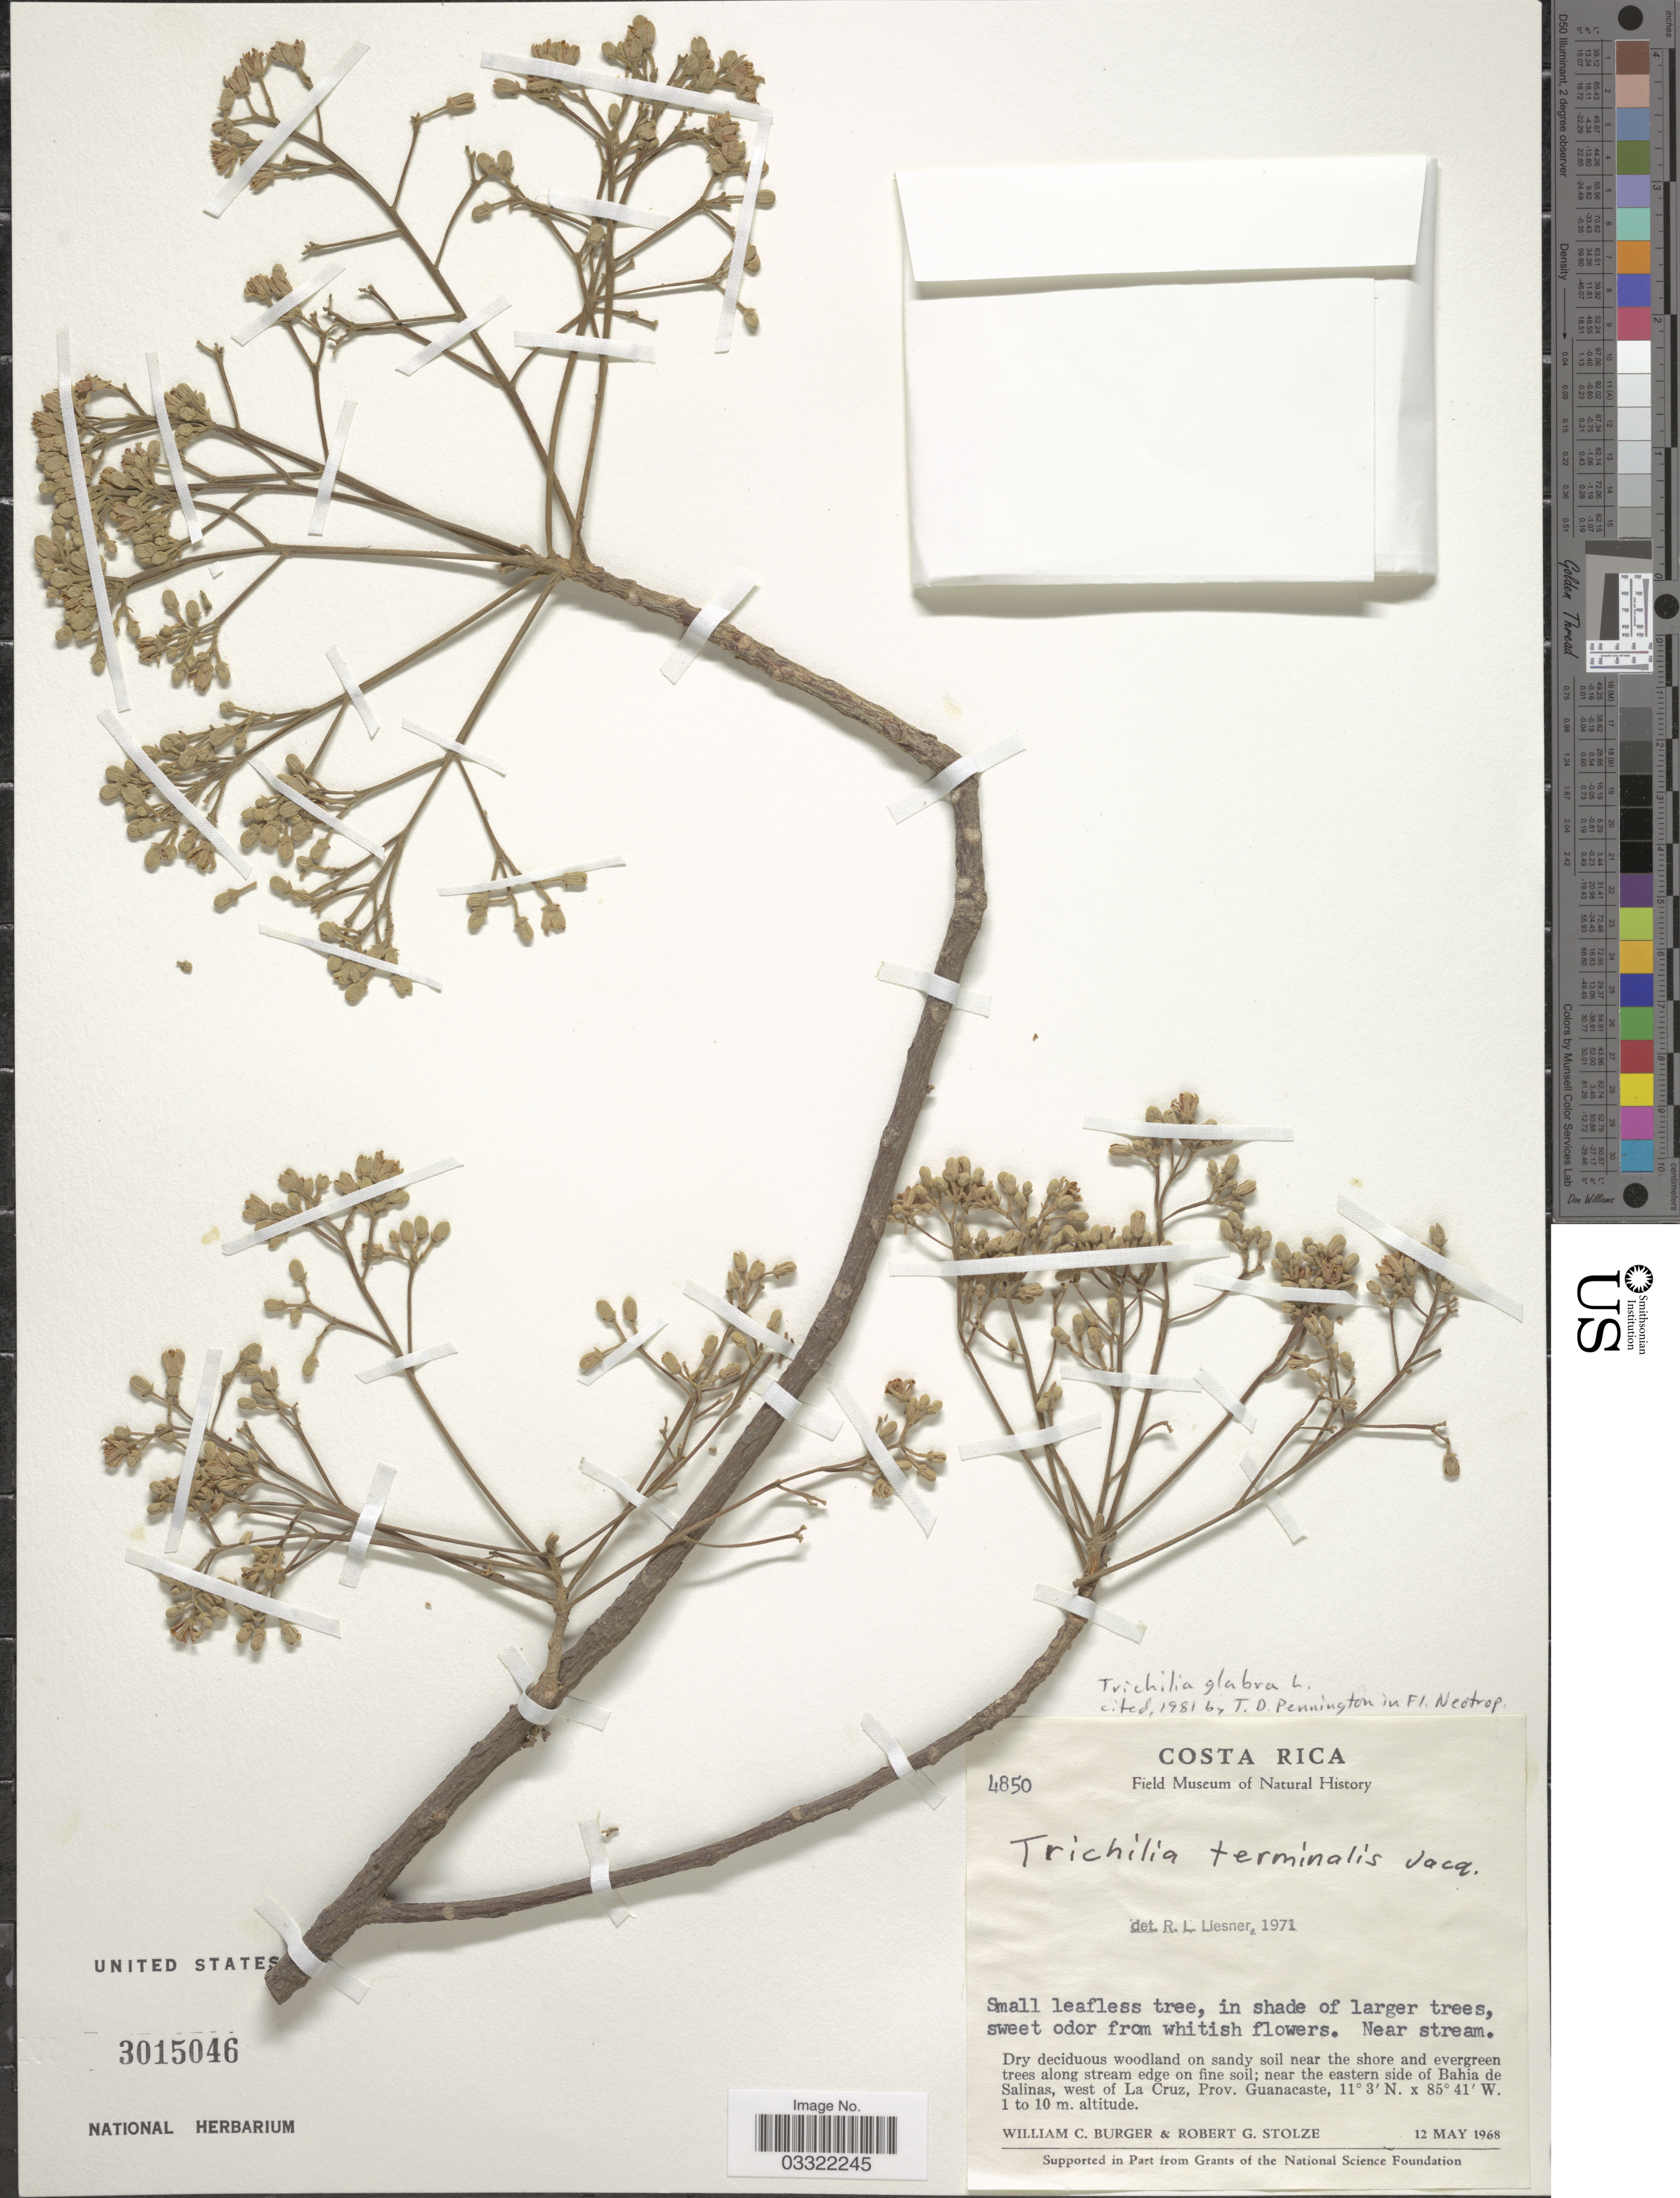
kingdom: Plantae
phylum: Tracheophyta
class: Magnoliopsida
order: Sapindales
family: Meliaceae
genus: Trichilia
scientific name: Trichilia glabra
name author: L.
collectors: W. Burger & R. G. Stolze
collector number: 4850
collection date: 1968-05-12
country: Costa Rica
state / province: Guanacaste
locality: Near the eastern side of Bahia de Salinas, west of La Cruz, Prov. Guanacaste.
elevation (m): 1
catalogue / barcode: US 3015046